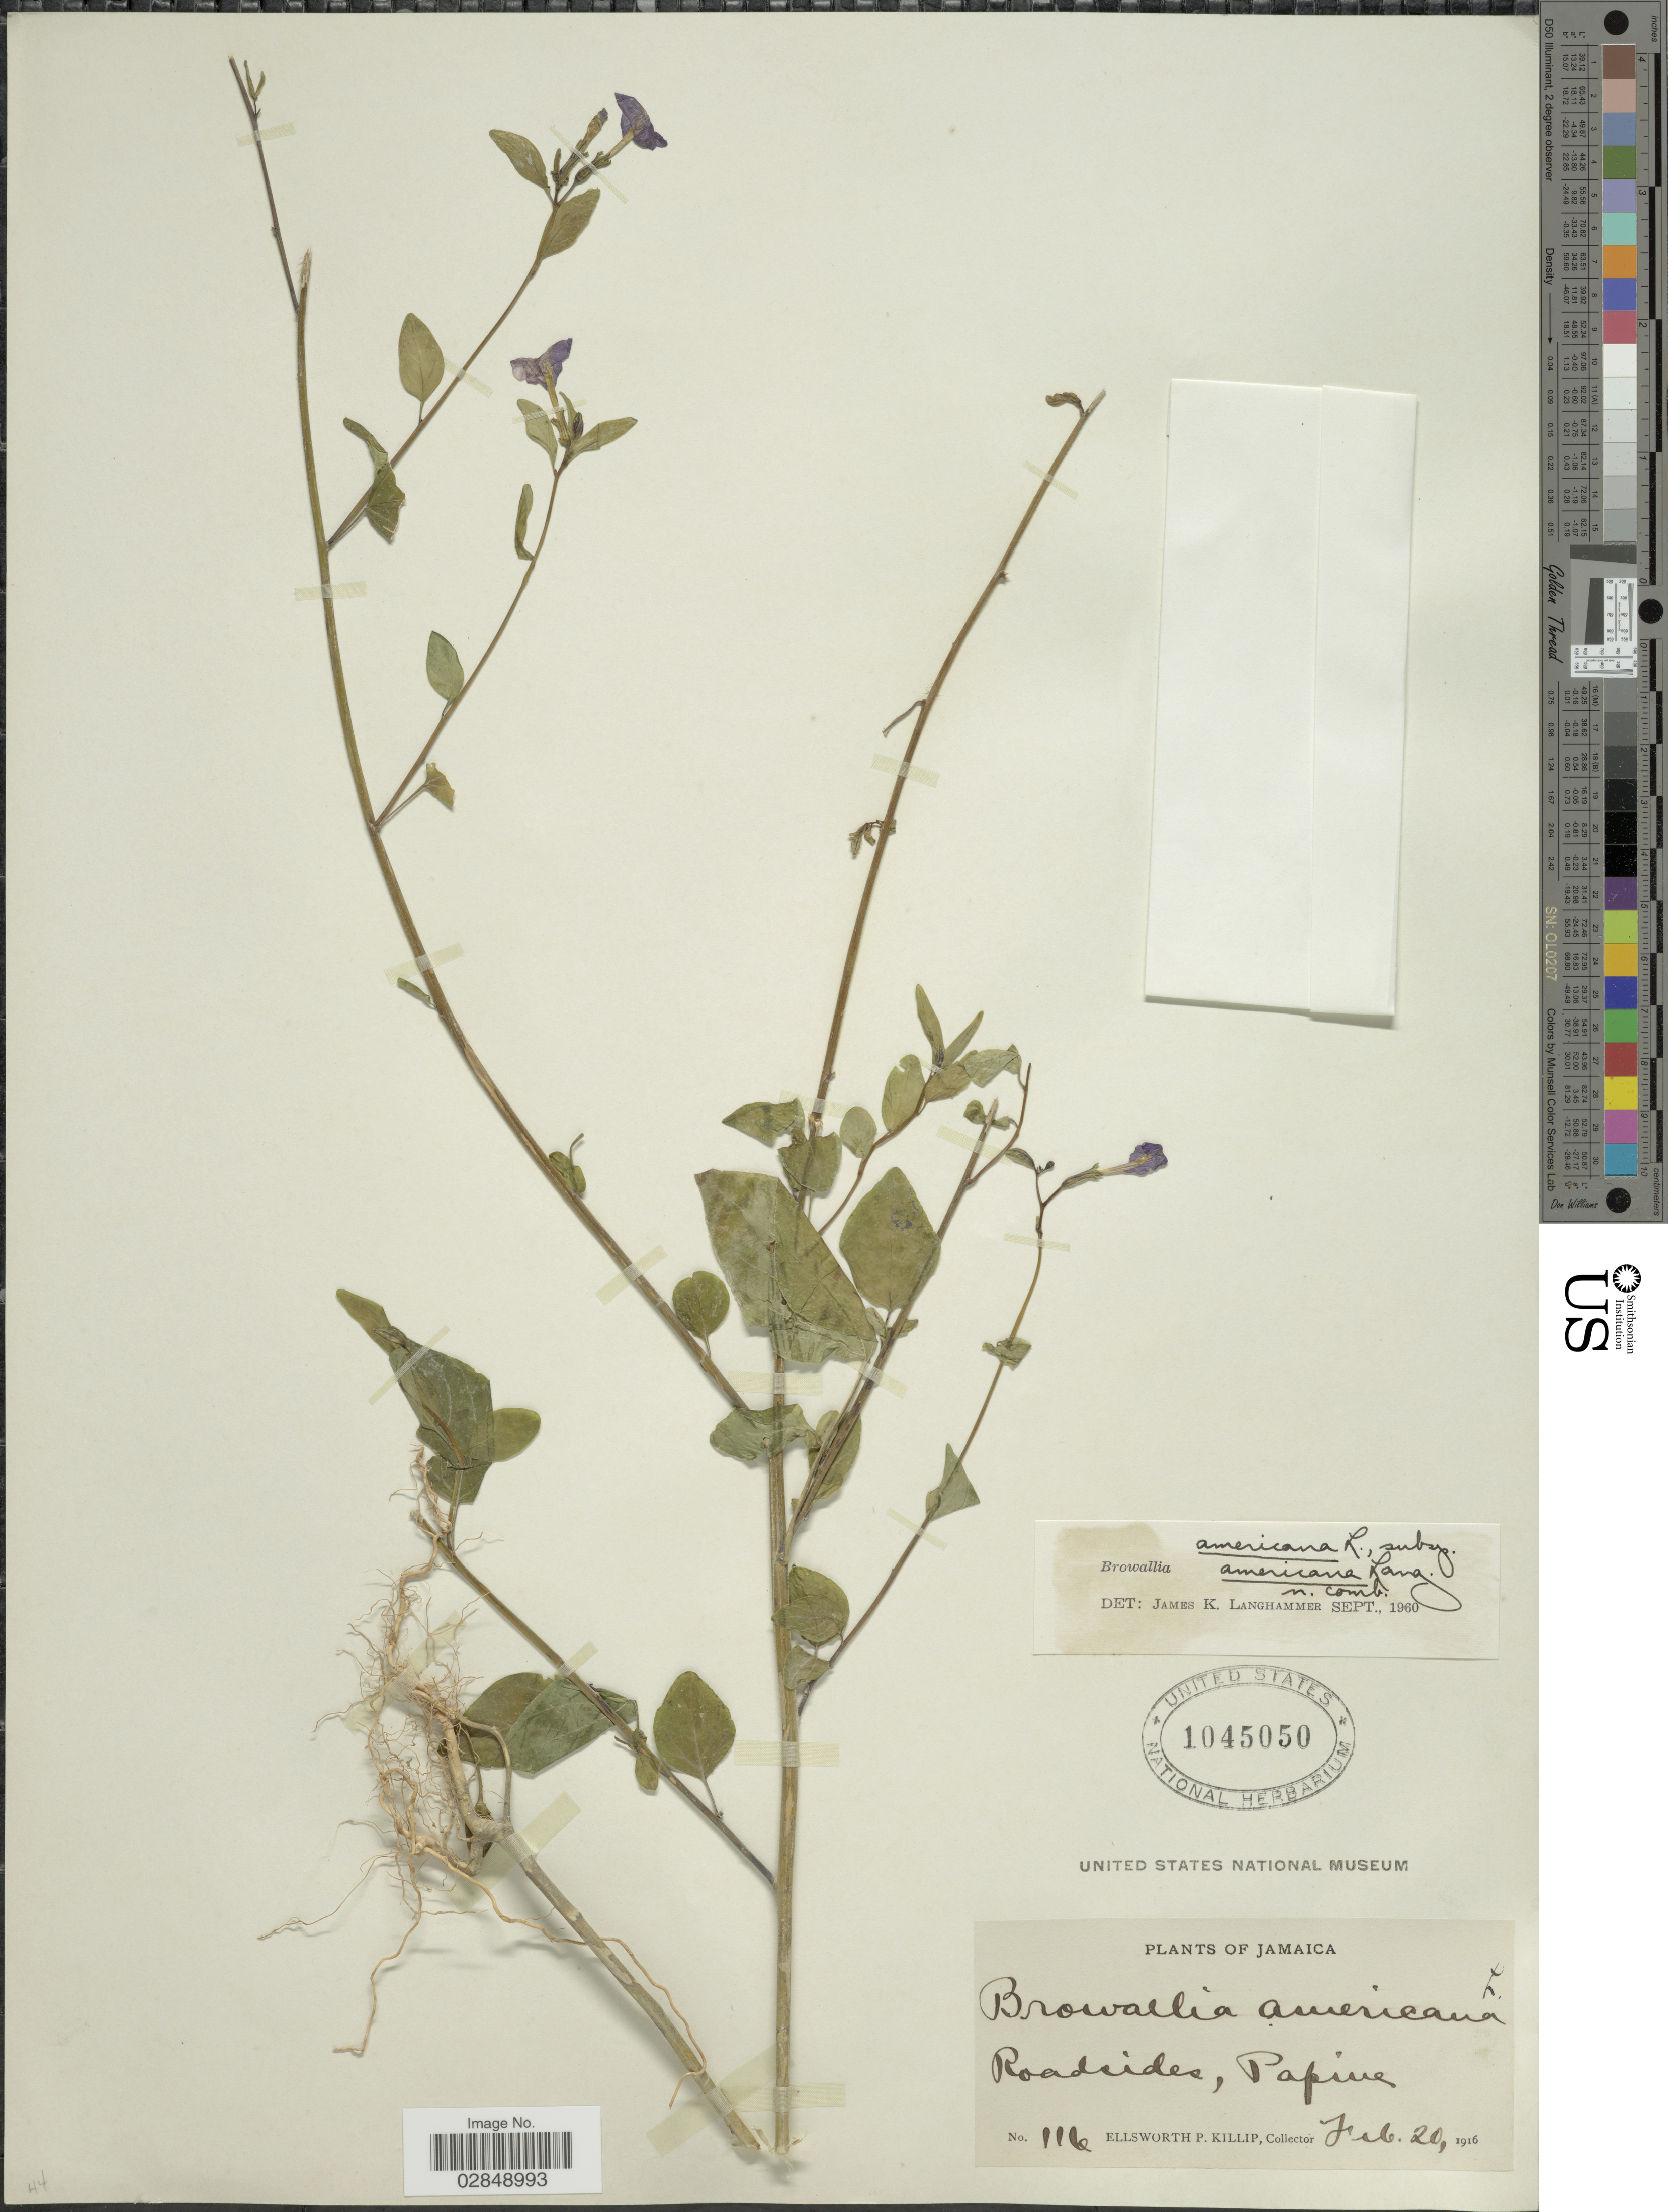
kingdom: Plantae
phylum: Tracheophyta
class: Magnoliopsida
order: Solanales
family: Solanaceae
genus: Browallia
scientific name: Browallia americana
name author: L.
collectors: E. P. Killip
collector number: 116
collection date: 1916-02-20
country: Jamaica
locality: Roadsides, Papine.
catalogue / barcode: US 1045050